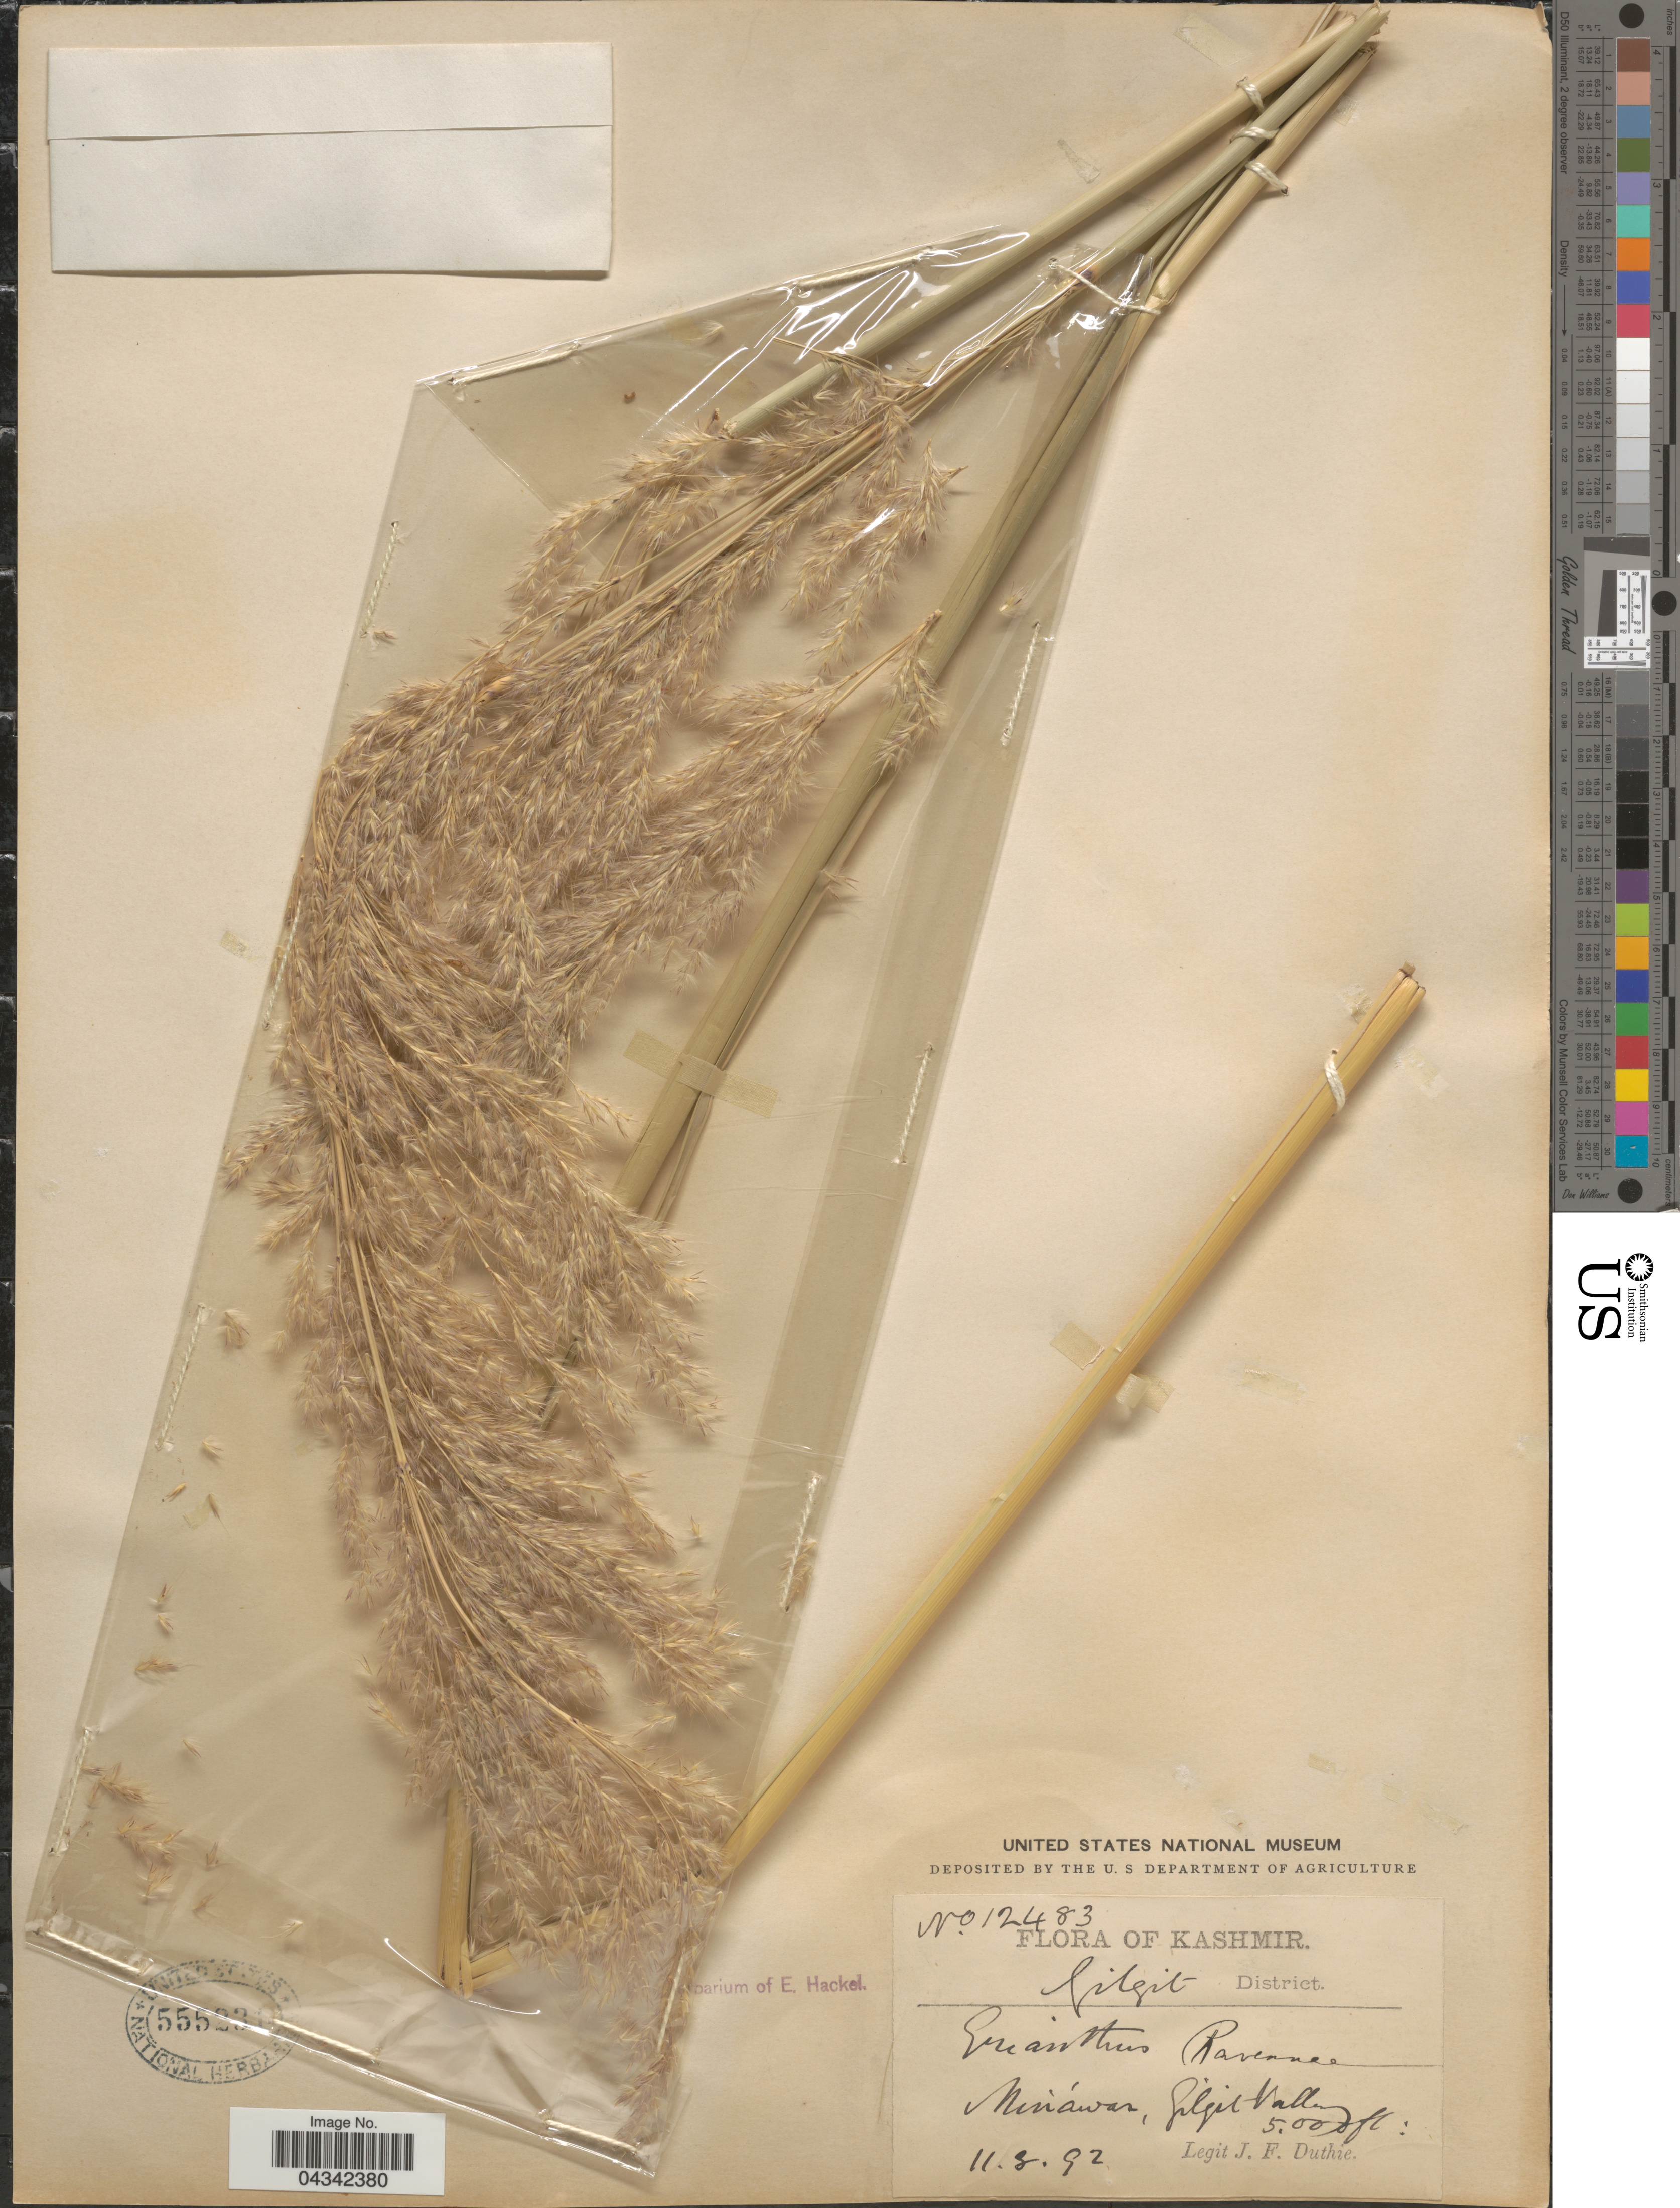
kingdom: Plantae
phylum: Tracheophyta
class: Liliopsida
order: Poales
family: Poaceae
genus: Tripidium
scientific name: Tripidium ravennae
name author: (L.) H. Scholz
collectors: J. F. Duthie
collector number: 12483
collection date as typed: Transcribed d/m/y: 11/3/92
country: Pakistan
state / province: Gilgit-Baltistan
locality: Kashmir. Gilgit District. Minawar. Gilgit Valley.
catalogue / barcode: US 555231